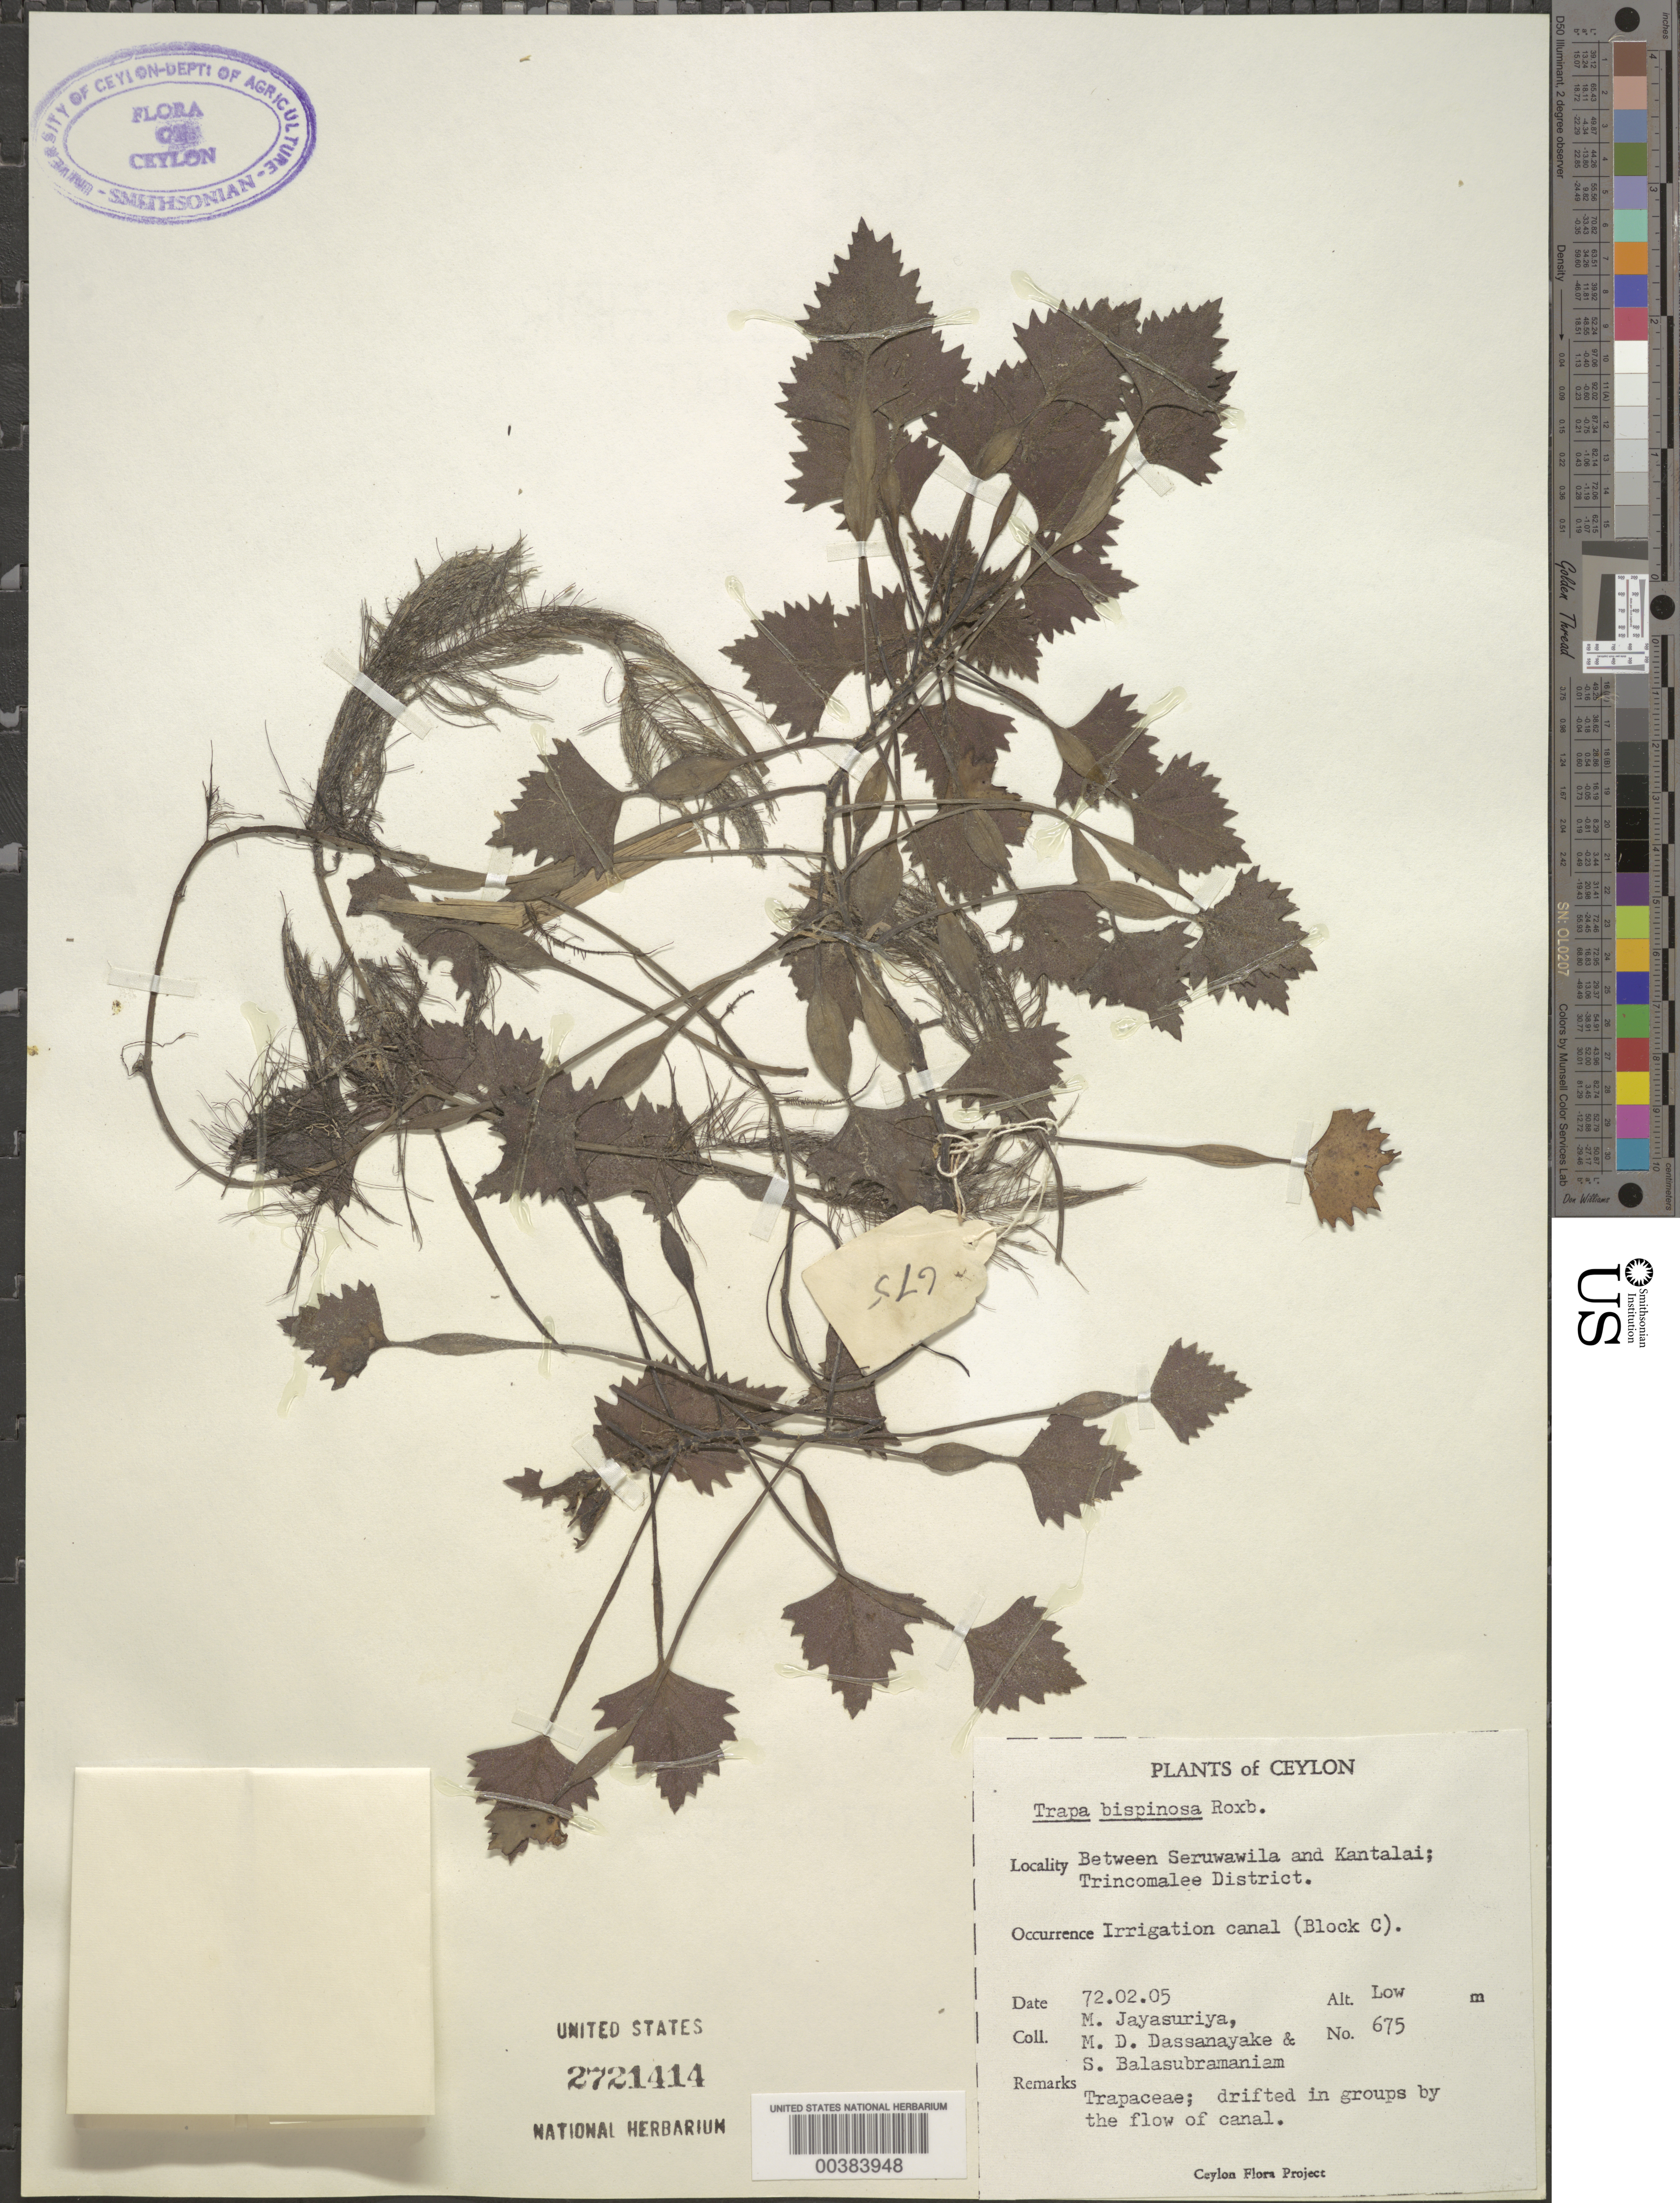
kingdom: Plantae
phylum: Tracheophyta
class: Magnoliopsida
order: Myrtales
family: Lythraceae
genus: Trapa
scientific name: Trapa bispinosa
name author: Roxb.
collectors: A. H. Jayasuriya, M. Dassanayake & S. Balasubramaniam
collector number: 675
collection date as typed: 02 May 1972 or 05 Feb 1972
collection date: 1972-02-05 or 1972-05-02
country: Sri Lanka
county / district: Trincomalee Dist.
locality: Between seruwawila and kantalai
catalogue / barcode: US 2721414